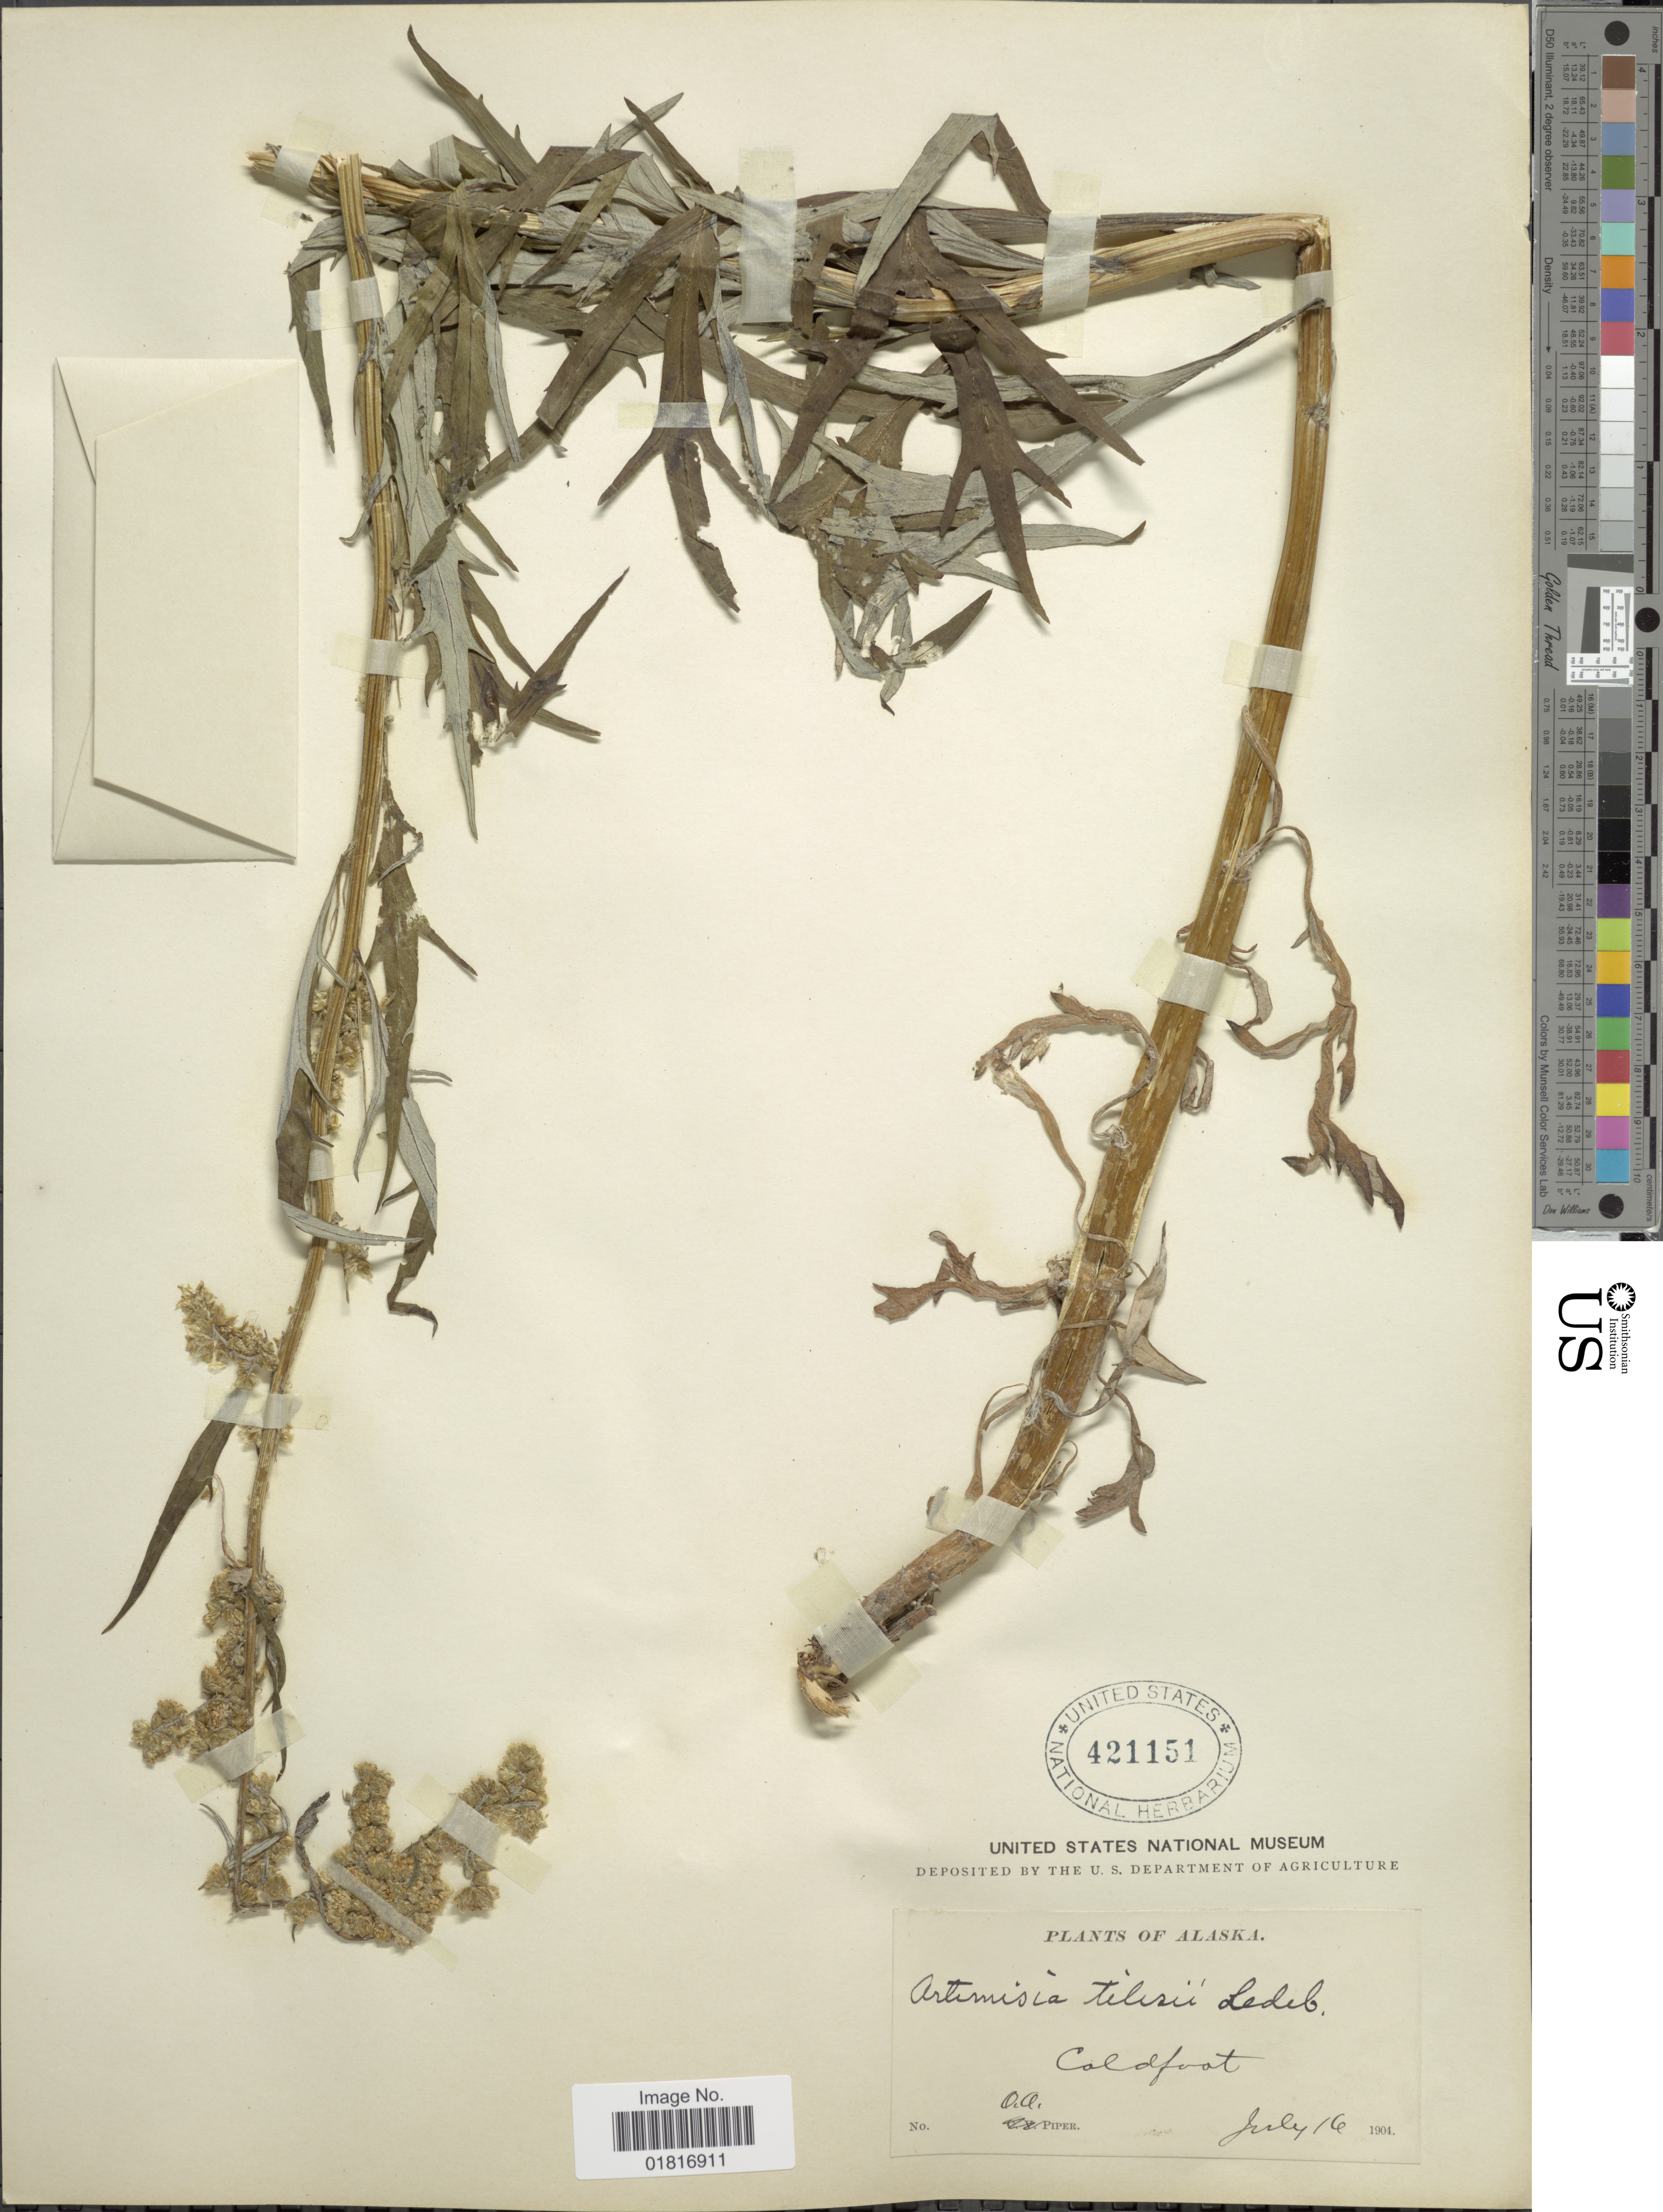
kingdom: Plantae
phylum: Tracheophyta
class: Magnoliopsida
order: Asterales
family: Asteraceae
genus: Artemisia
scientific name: Artemisia tilesii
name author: Ledeb.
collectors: O. Piper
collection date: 1904-07-16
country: United States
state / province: Alaska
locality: Coldfoot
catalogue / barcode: US 421151